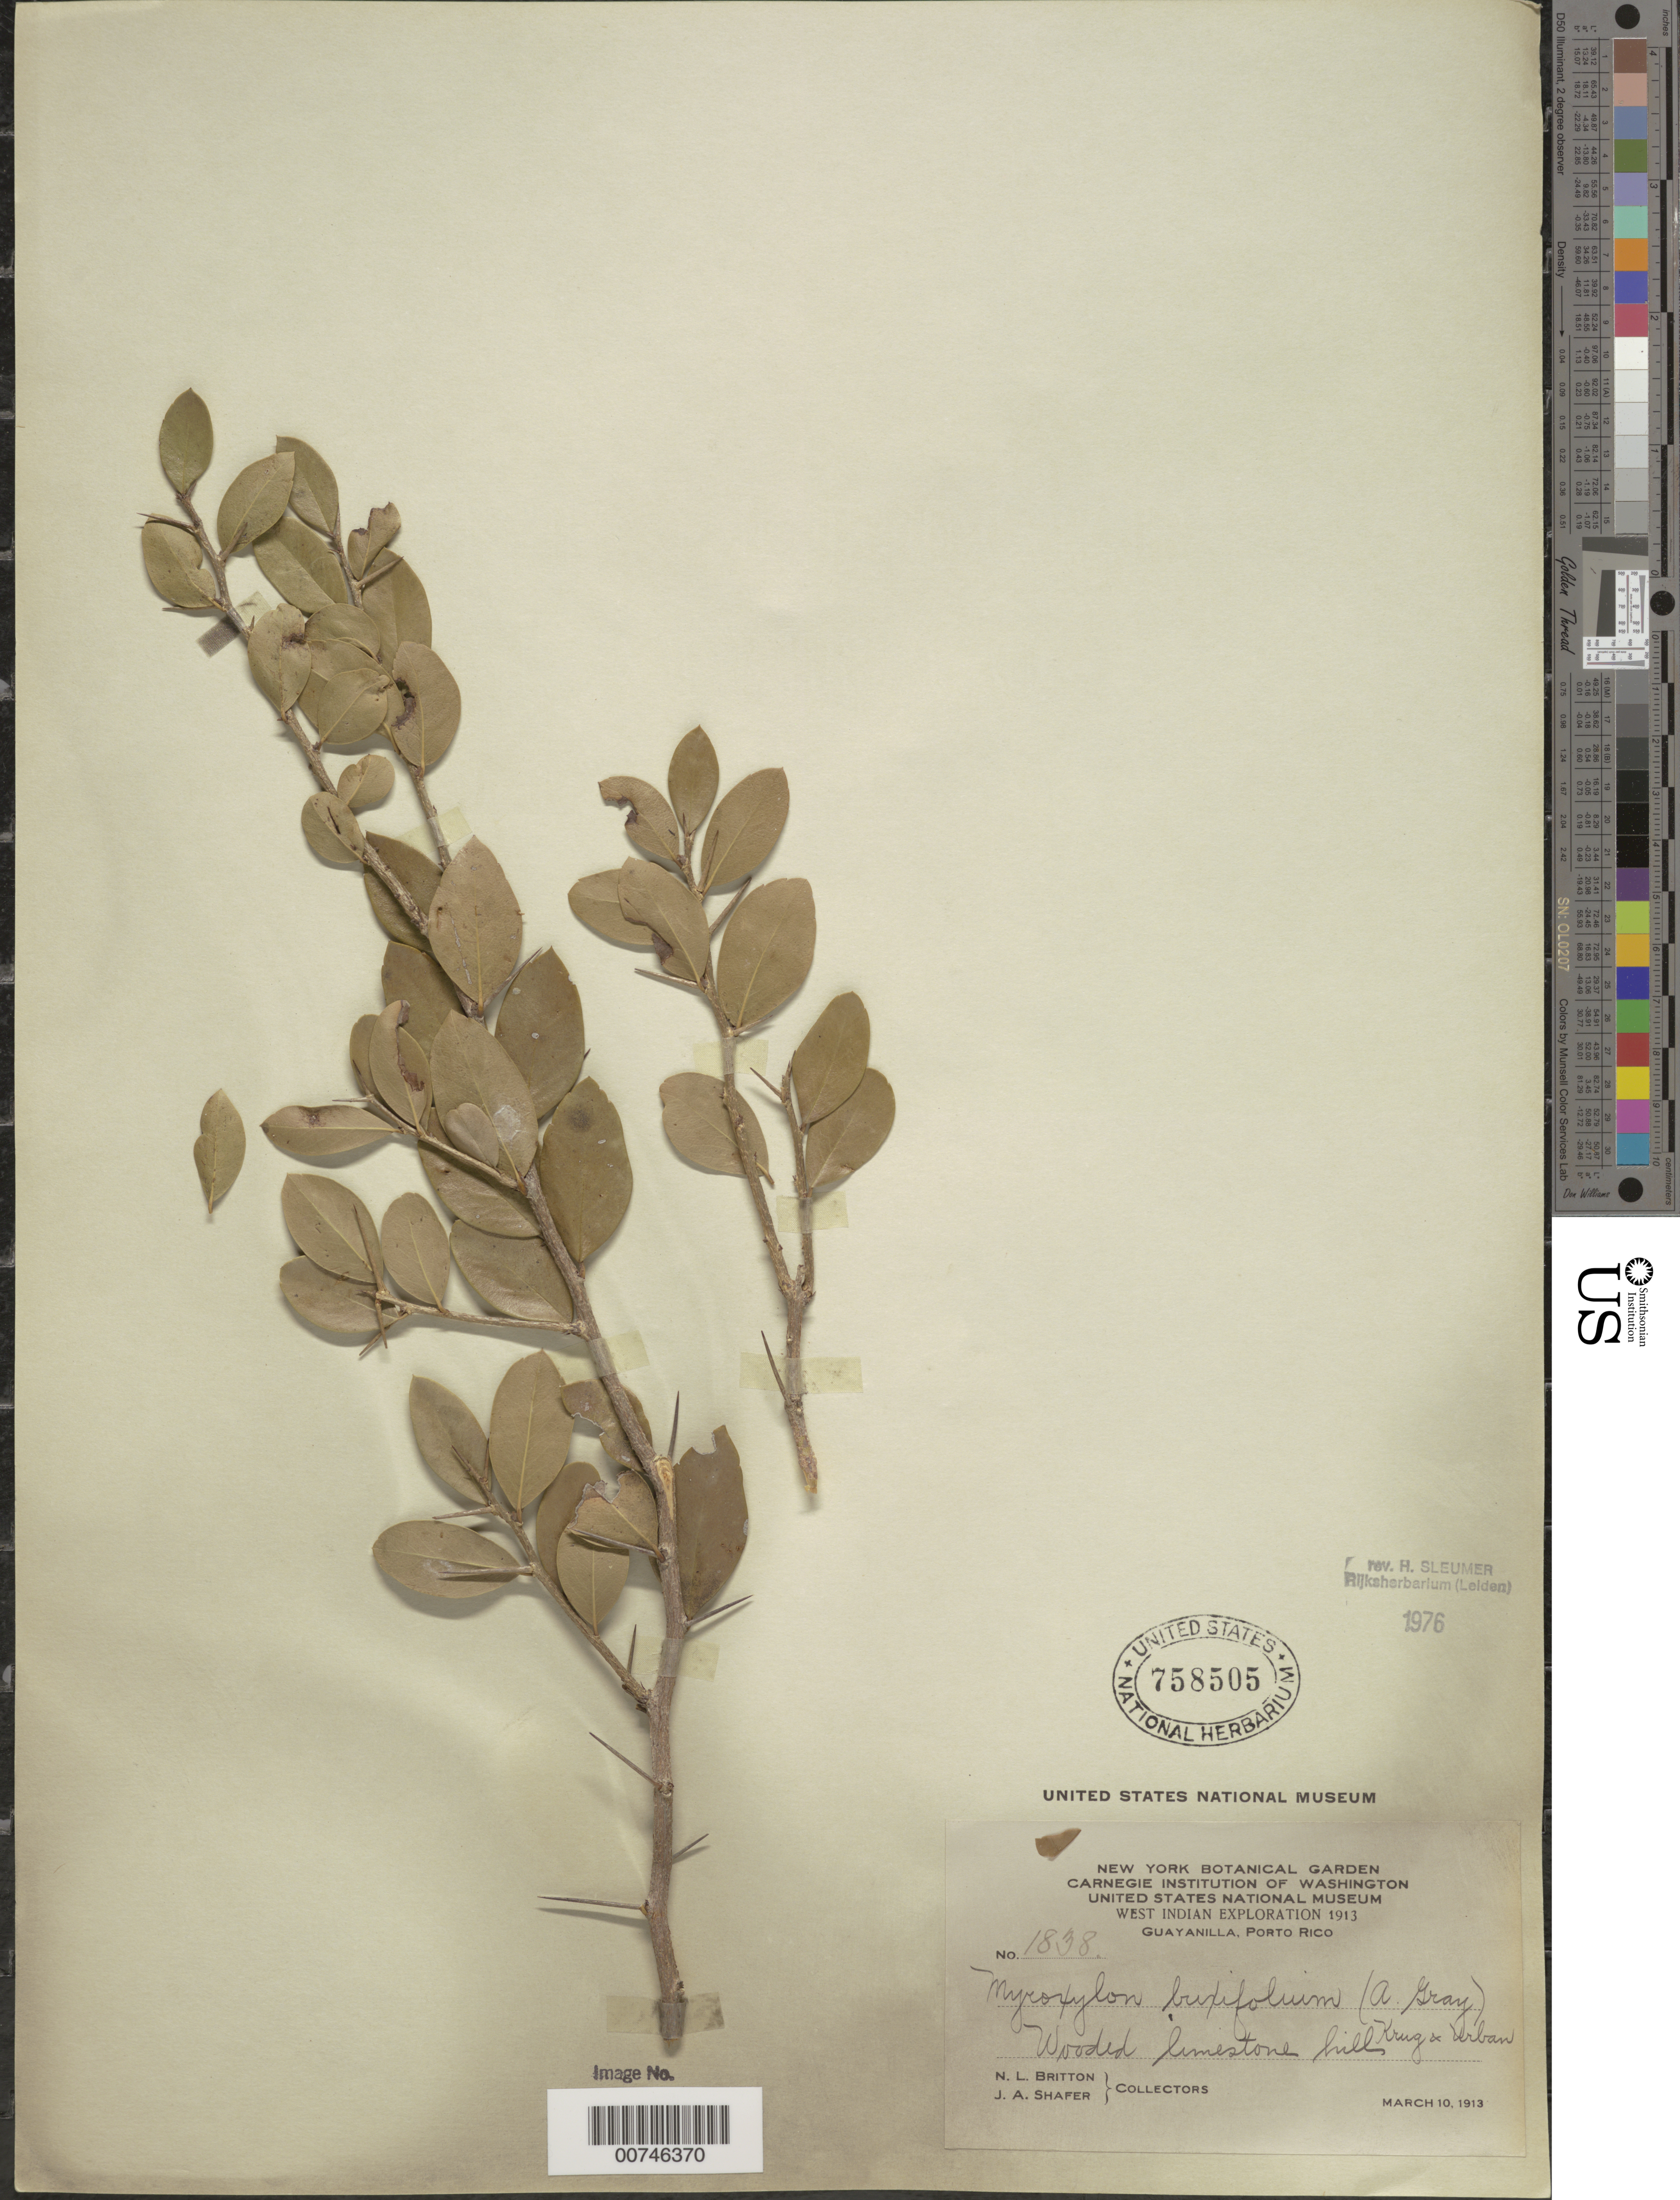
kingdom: Plantae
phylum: Tracheophyta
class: Magnoliopsida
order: Malpighiales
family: Salicaceae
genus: Xylosma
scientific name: Xylosma buxifolia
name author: A. Gray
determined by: Strong, Mark T., (BOT), Smithsonian Institution - National Museum of Natural History (UNITED STATES)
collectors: N. Britton & J. A. Shafer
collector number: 1938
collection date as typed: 10 Mar 1913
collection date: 1913-03-10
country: Puerto Rico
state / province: Guayanilla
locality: Guayanilla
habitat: Wooded limestone hill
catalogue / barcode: US 758505